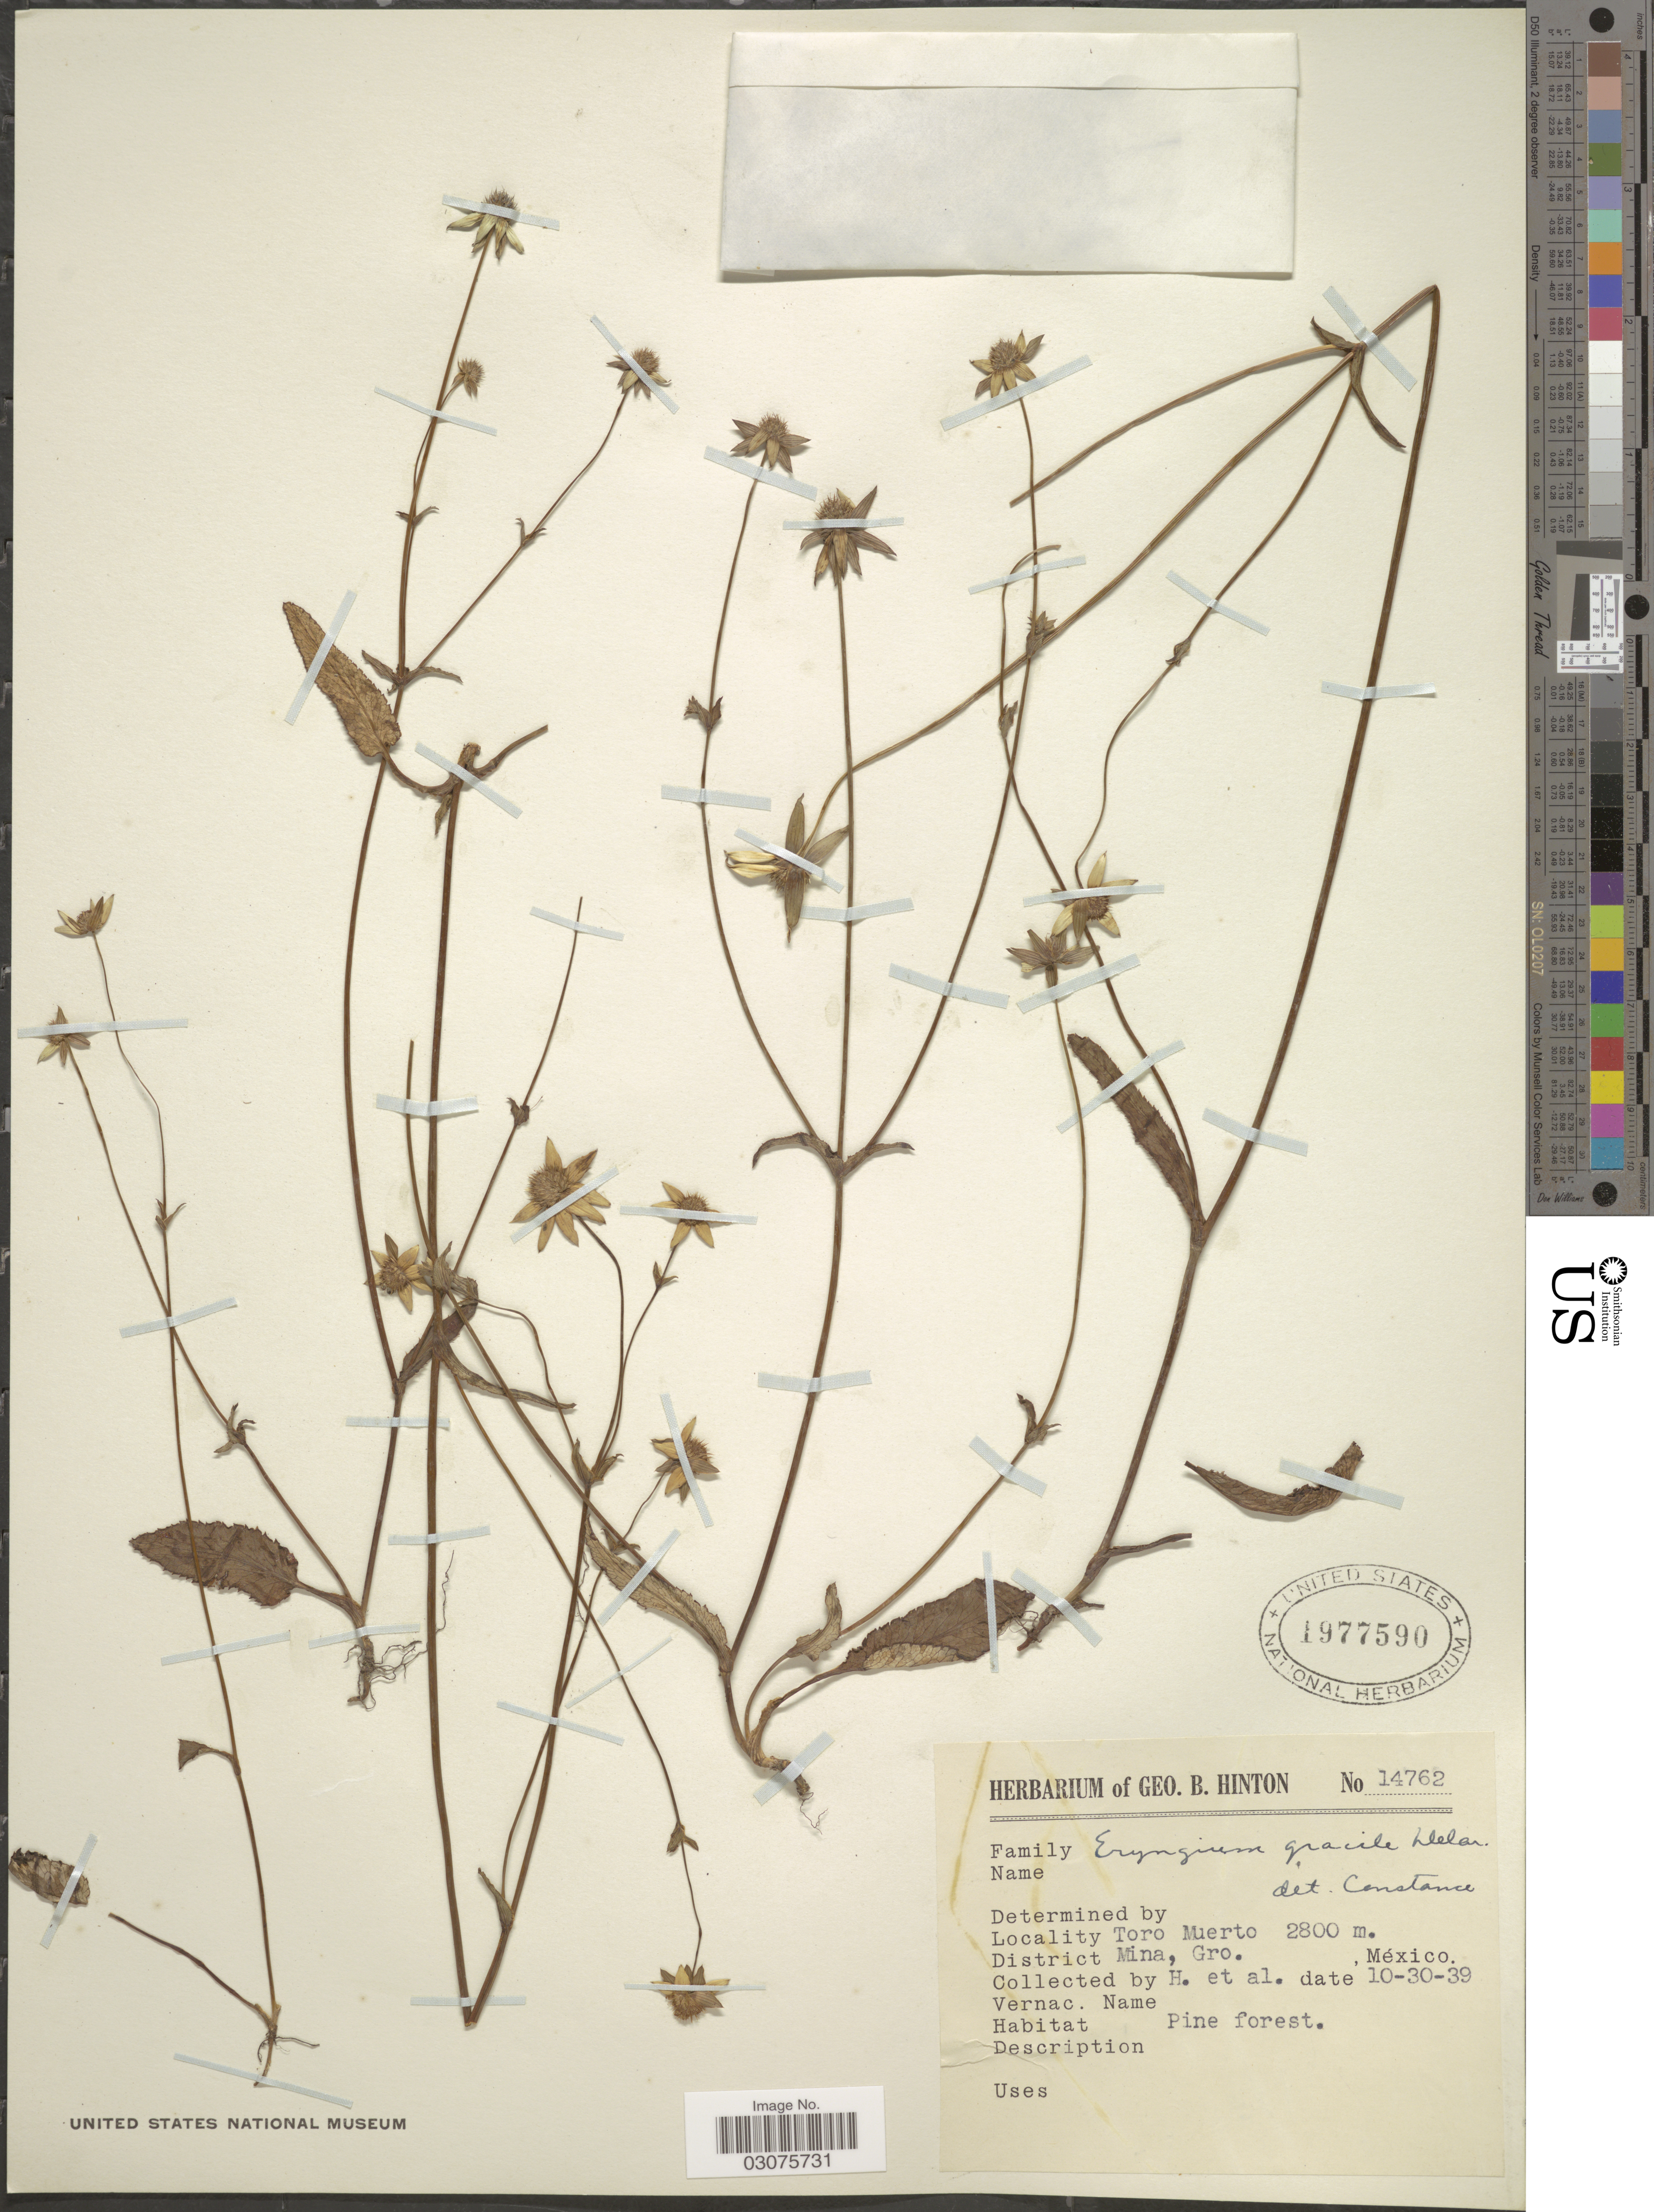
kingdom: Plantae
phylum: Tracheophyta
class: Magnoliopsida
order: Apiales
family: Apiaceae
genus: Eryngium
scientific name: Eryngium gracile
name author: F. Delaroche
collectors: G. B. Hinton & et al.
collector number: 14762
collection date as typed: Transcribed d/m/y: 30/10/39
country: Mexico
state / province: Guerrero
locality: Toro Muerto. District Mina, Gro.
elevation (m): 2800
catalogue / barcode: US 1977590